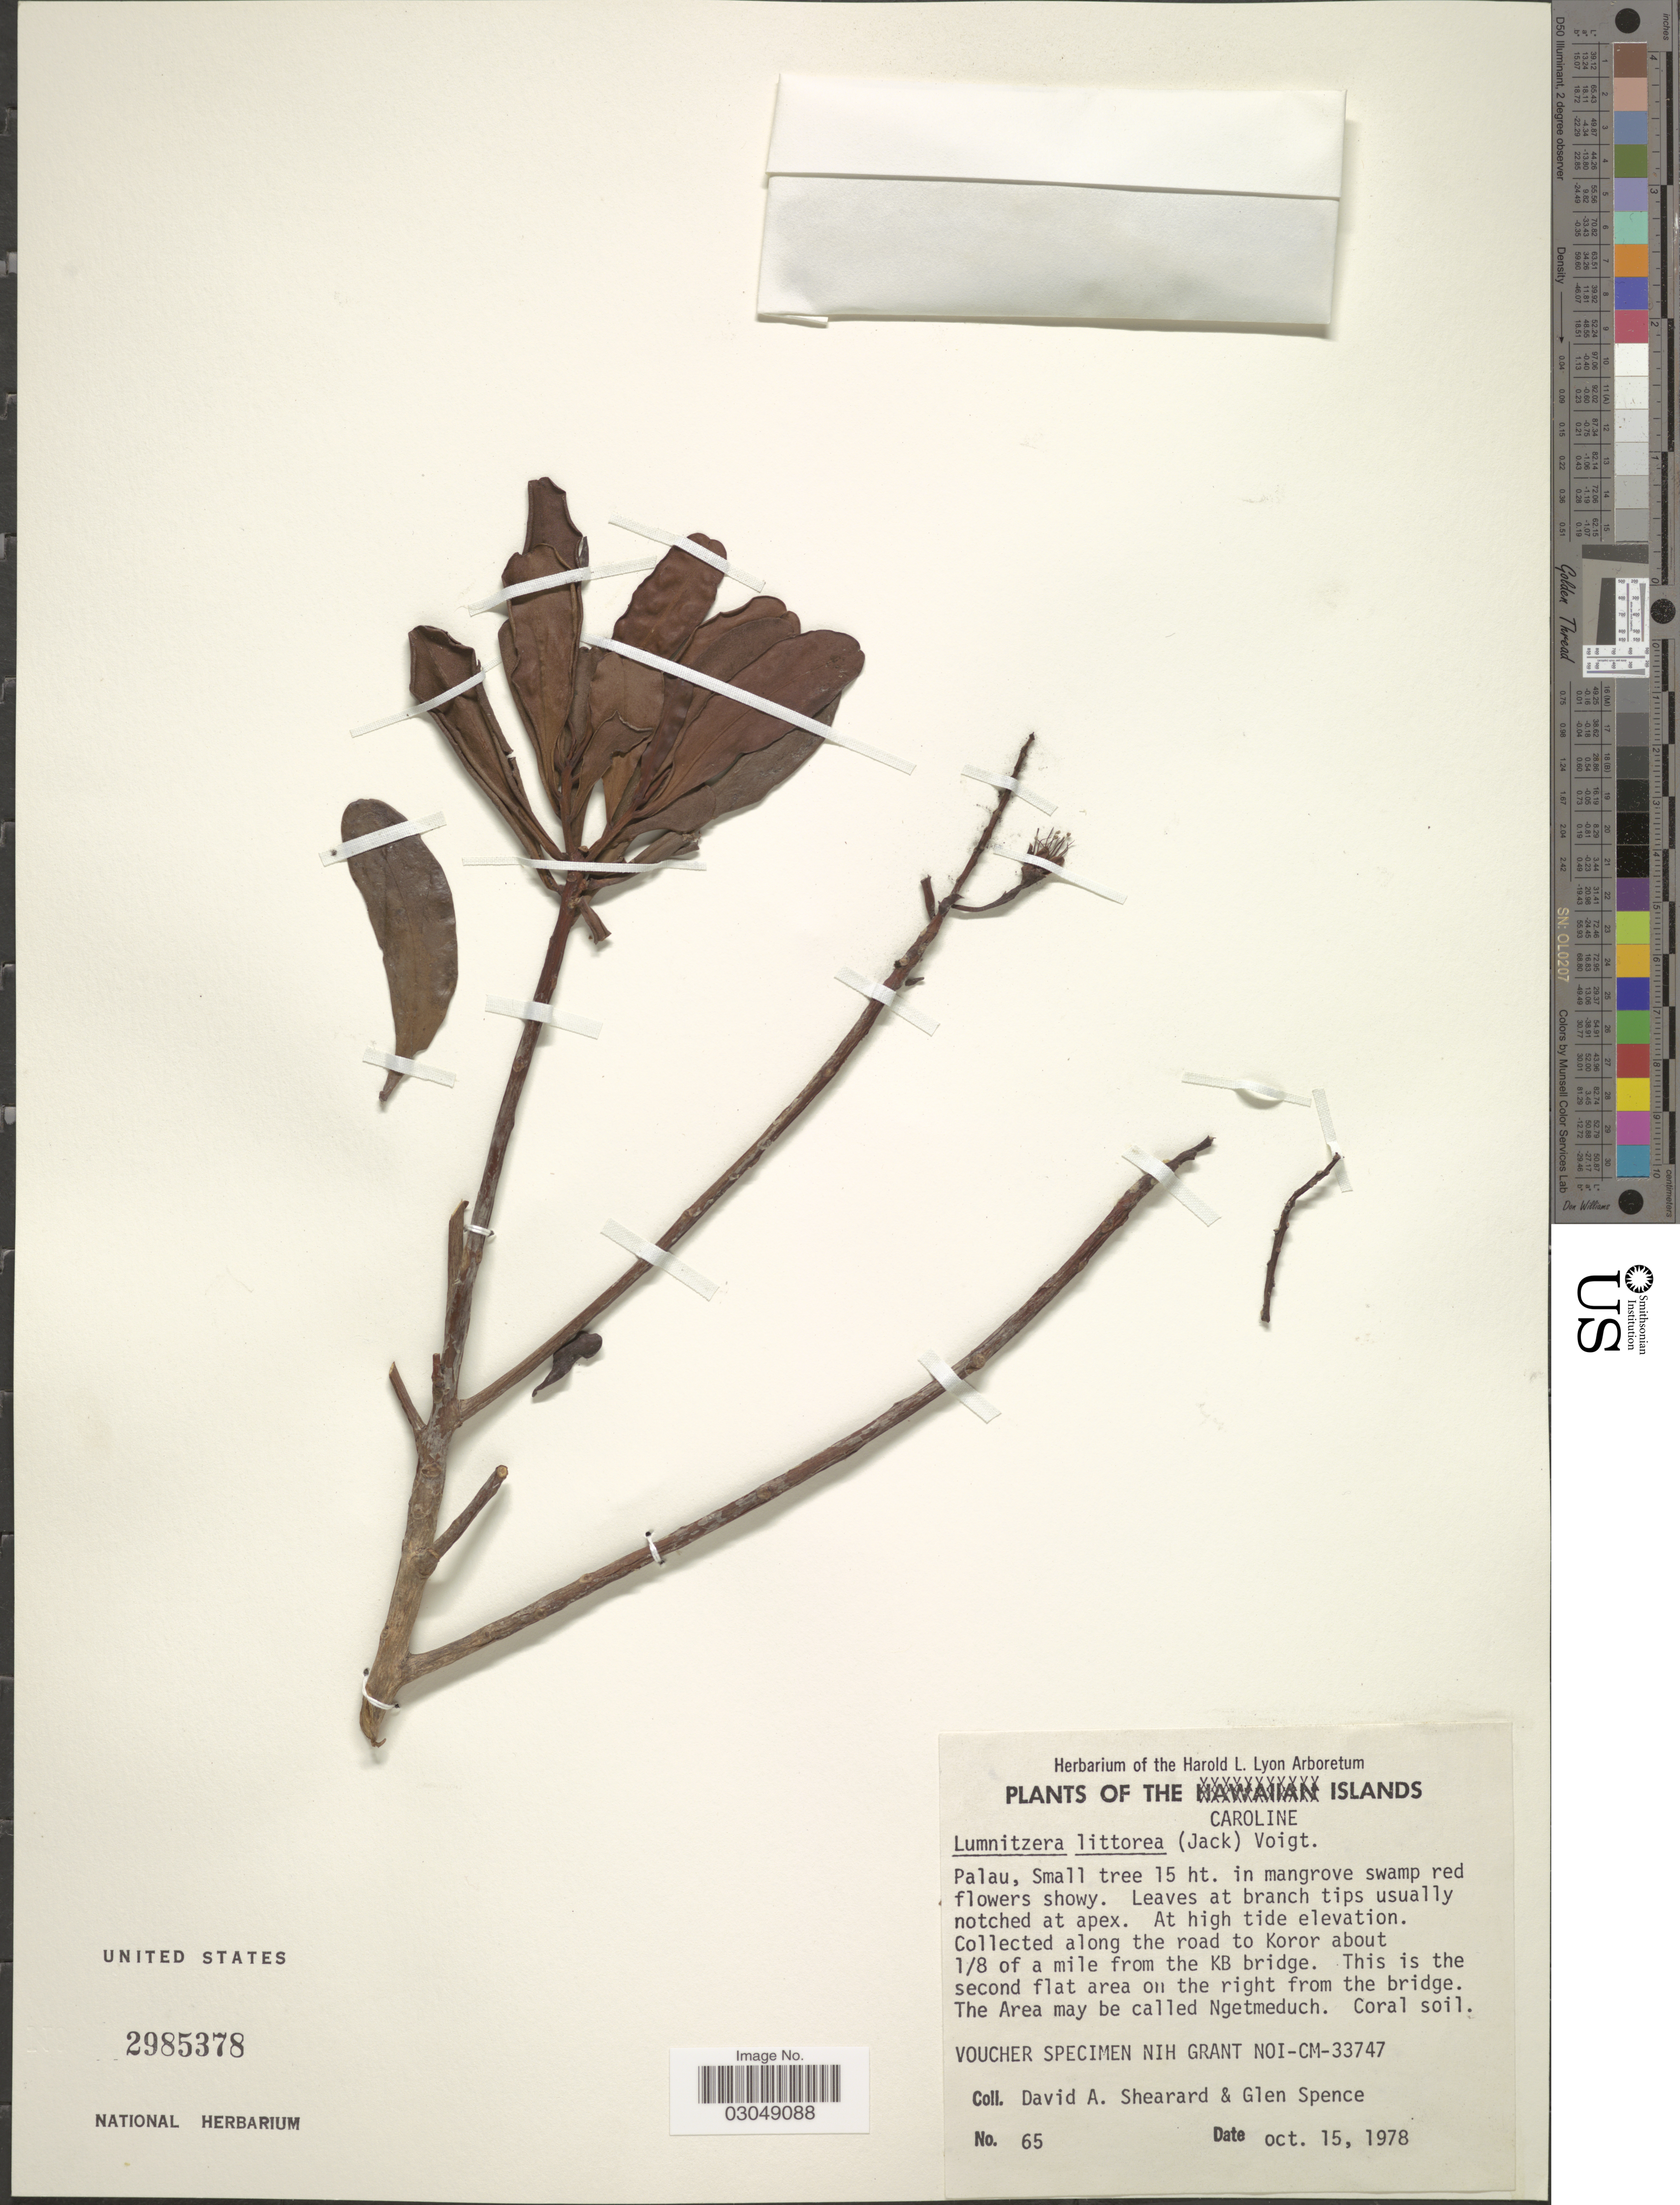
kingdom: Plantae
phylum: Tracheophyta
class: Magnoliopsida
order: Myrtales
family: Combretaceae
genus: Lumnitzera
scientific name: Lumnitzera littorea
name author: (Jack) Voight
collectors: D. Shearard & G. Spence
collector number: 65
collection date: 1978-10-15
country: Palau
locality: Caroline Islands. Palau. Along the road to Koror about 1/8 of a mile from the KB bridge. This is the second flat area on the right from the bridge. The Area may be called Ngetmeduch.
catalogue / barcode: US 2985378